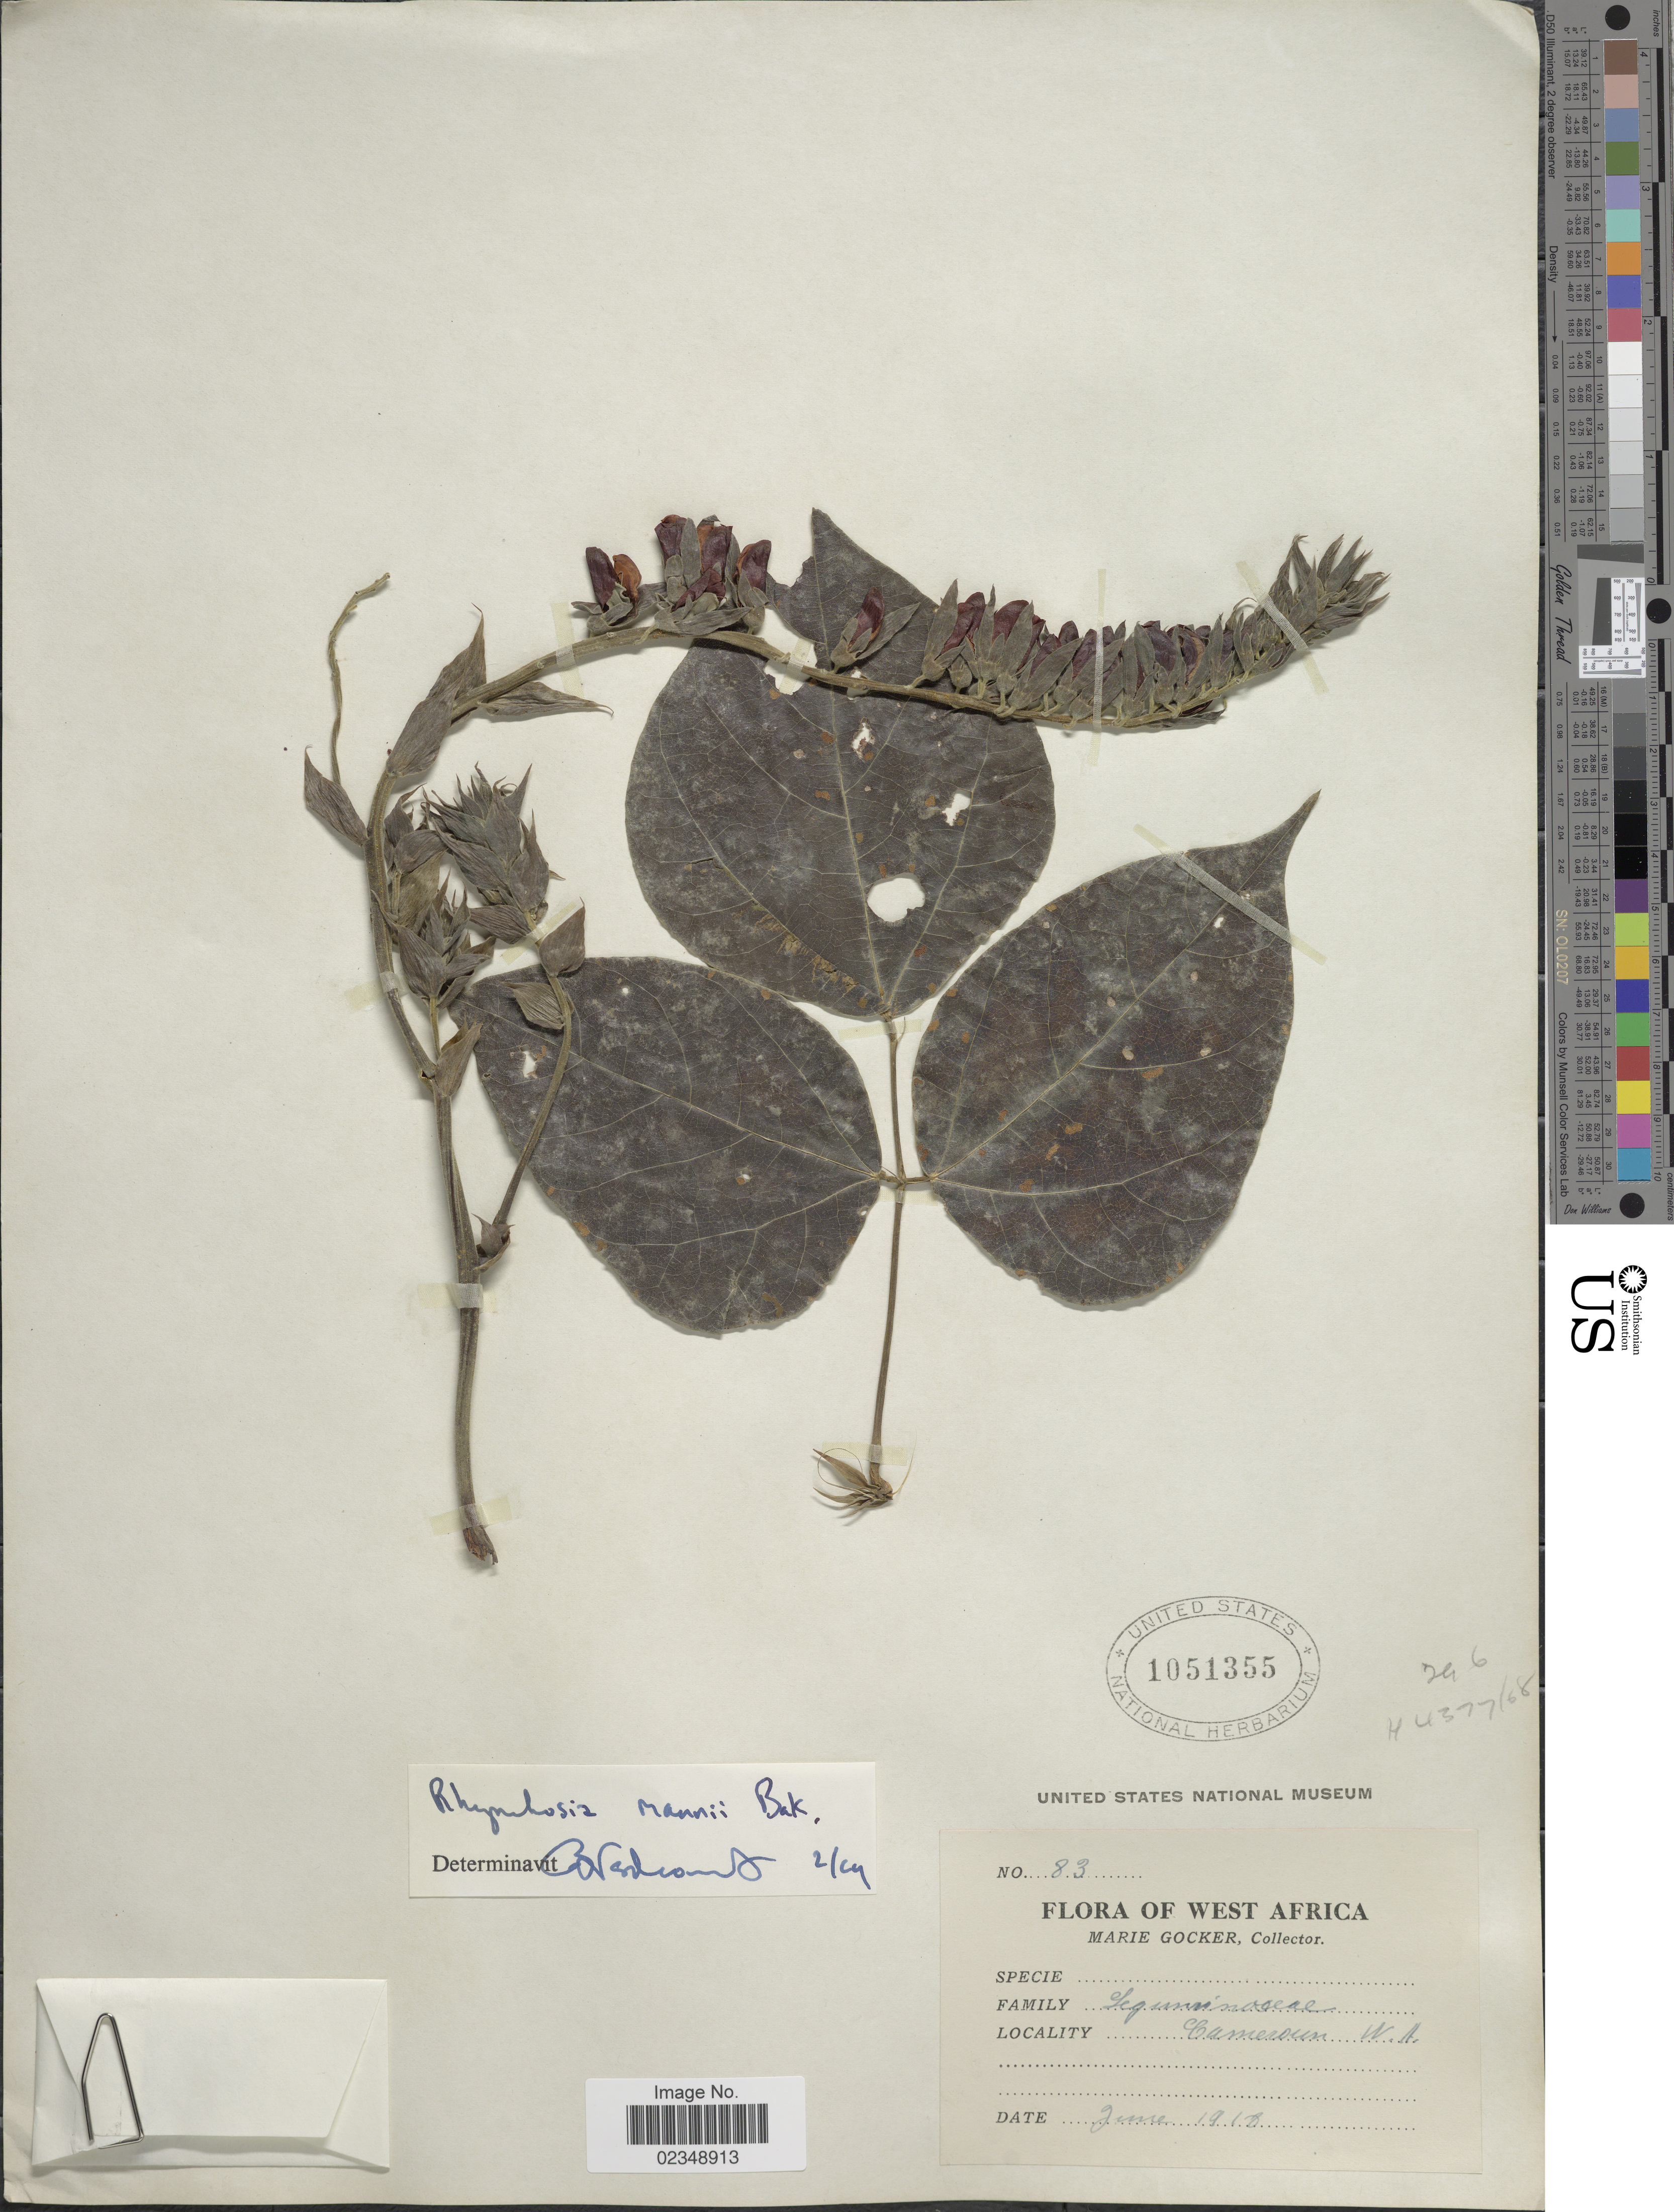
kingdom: Plantae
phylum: Tracheophyta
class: Magnoliopsida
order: Fabales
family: Fabaceae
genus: Rhynchosia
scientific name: Rhynchosia mannii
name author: Baker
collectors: M. Gocker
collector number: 83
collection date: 1918-06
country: Cameroon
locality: Cameroun, W.A.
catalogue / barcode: US 1051355